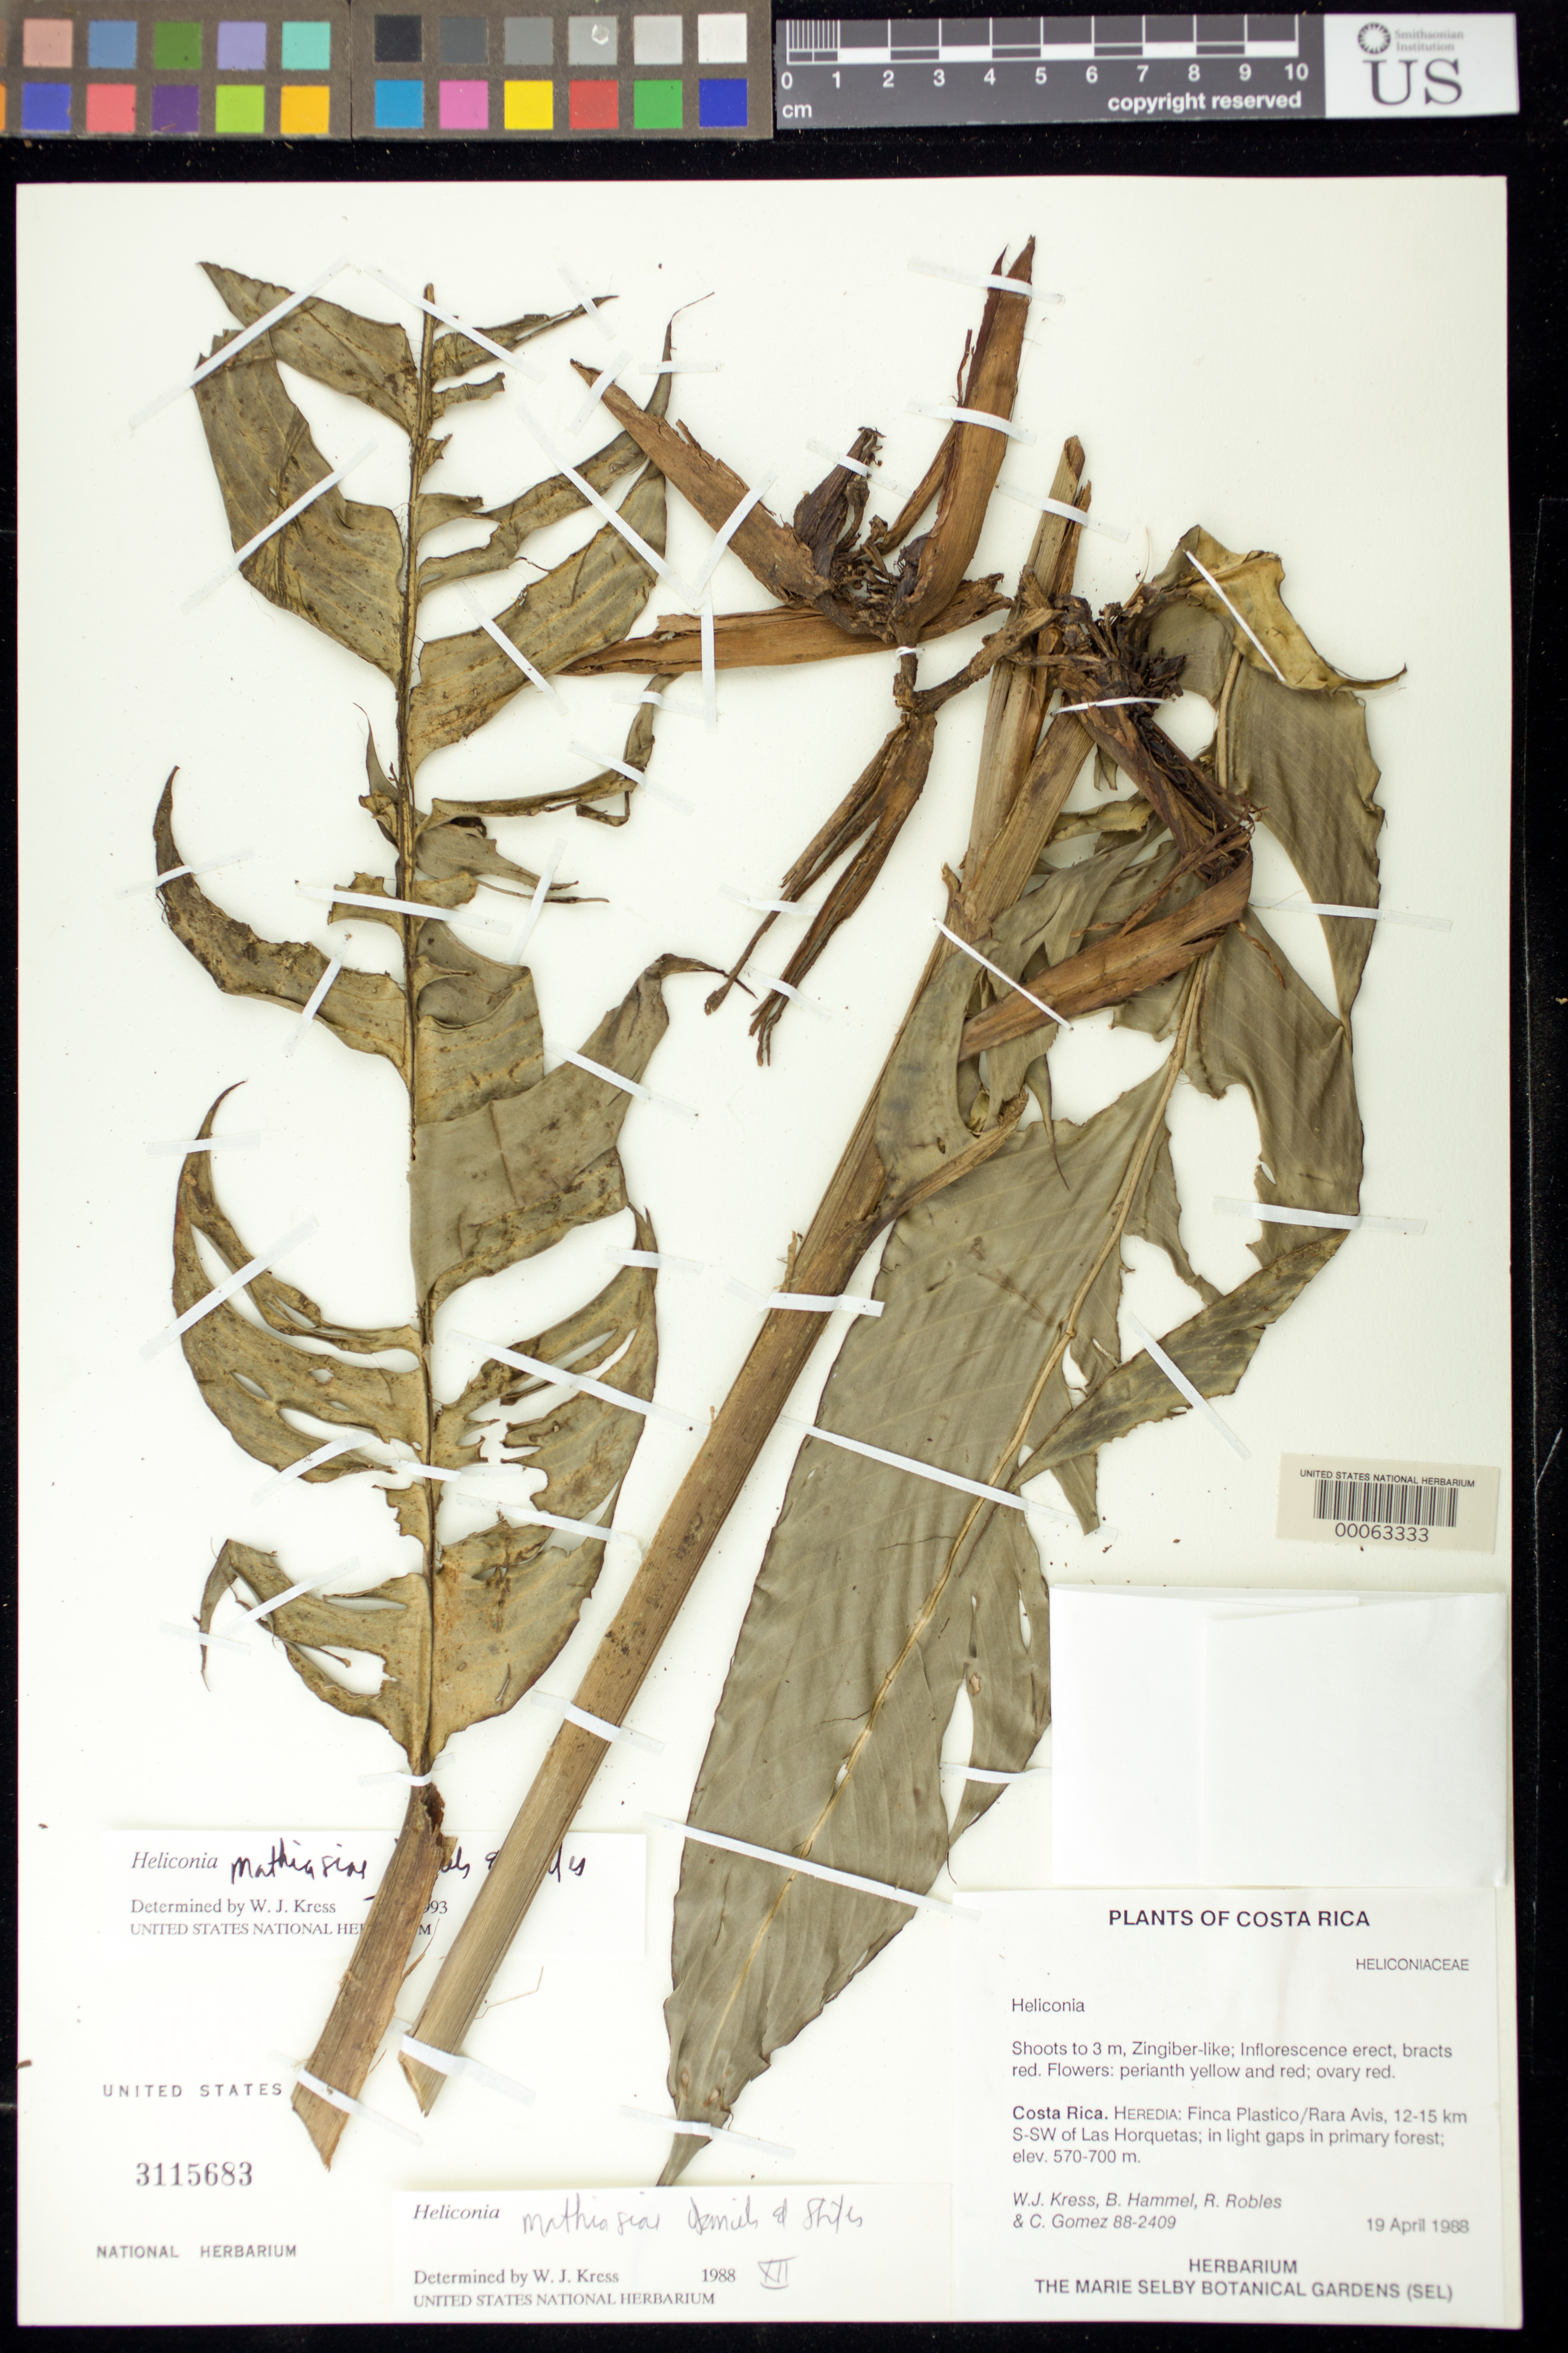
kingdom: Plantae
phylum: Tracheophyta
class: Liliopsida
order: Zingiberales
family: Heliconiaceae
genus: Heliconia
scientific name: Heliconia mathiasiae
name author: G.S. Daniels & F.G. Stiles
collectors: W. J. Kress, B. Hammel, R. Robles & C. Gómez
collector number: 88-2409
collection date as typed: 19 Apr 1988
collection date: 1988-04-19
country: Costa Rica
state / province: Heredia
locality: Finca plastico/rara avis, 12-15 km s-sw of las horquetas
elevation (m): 570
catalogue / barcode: US 3115683